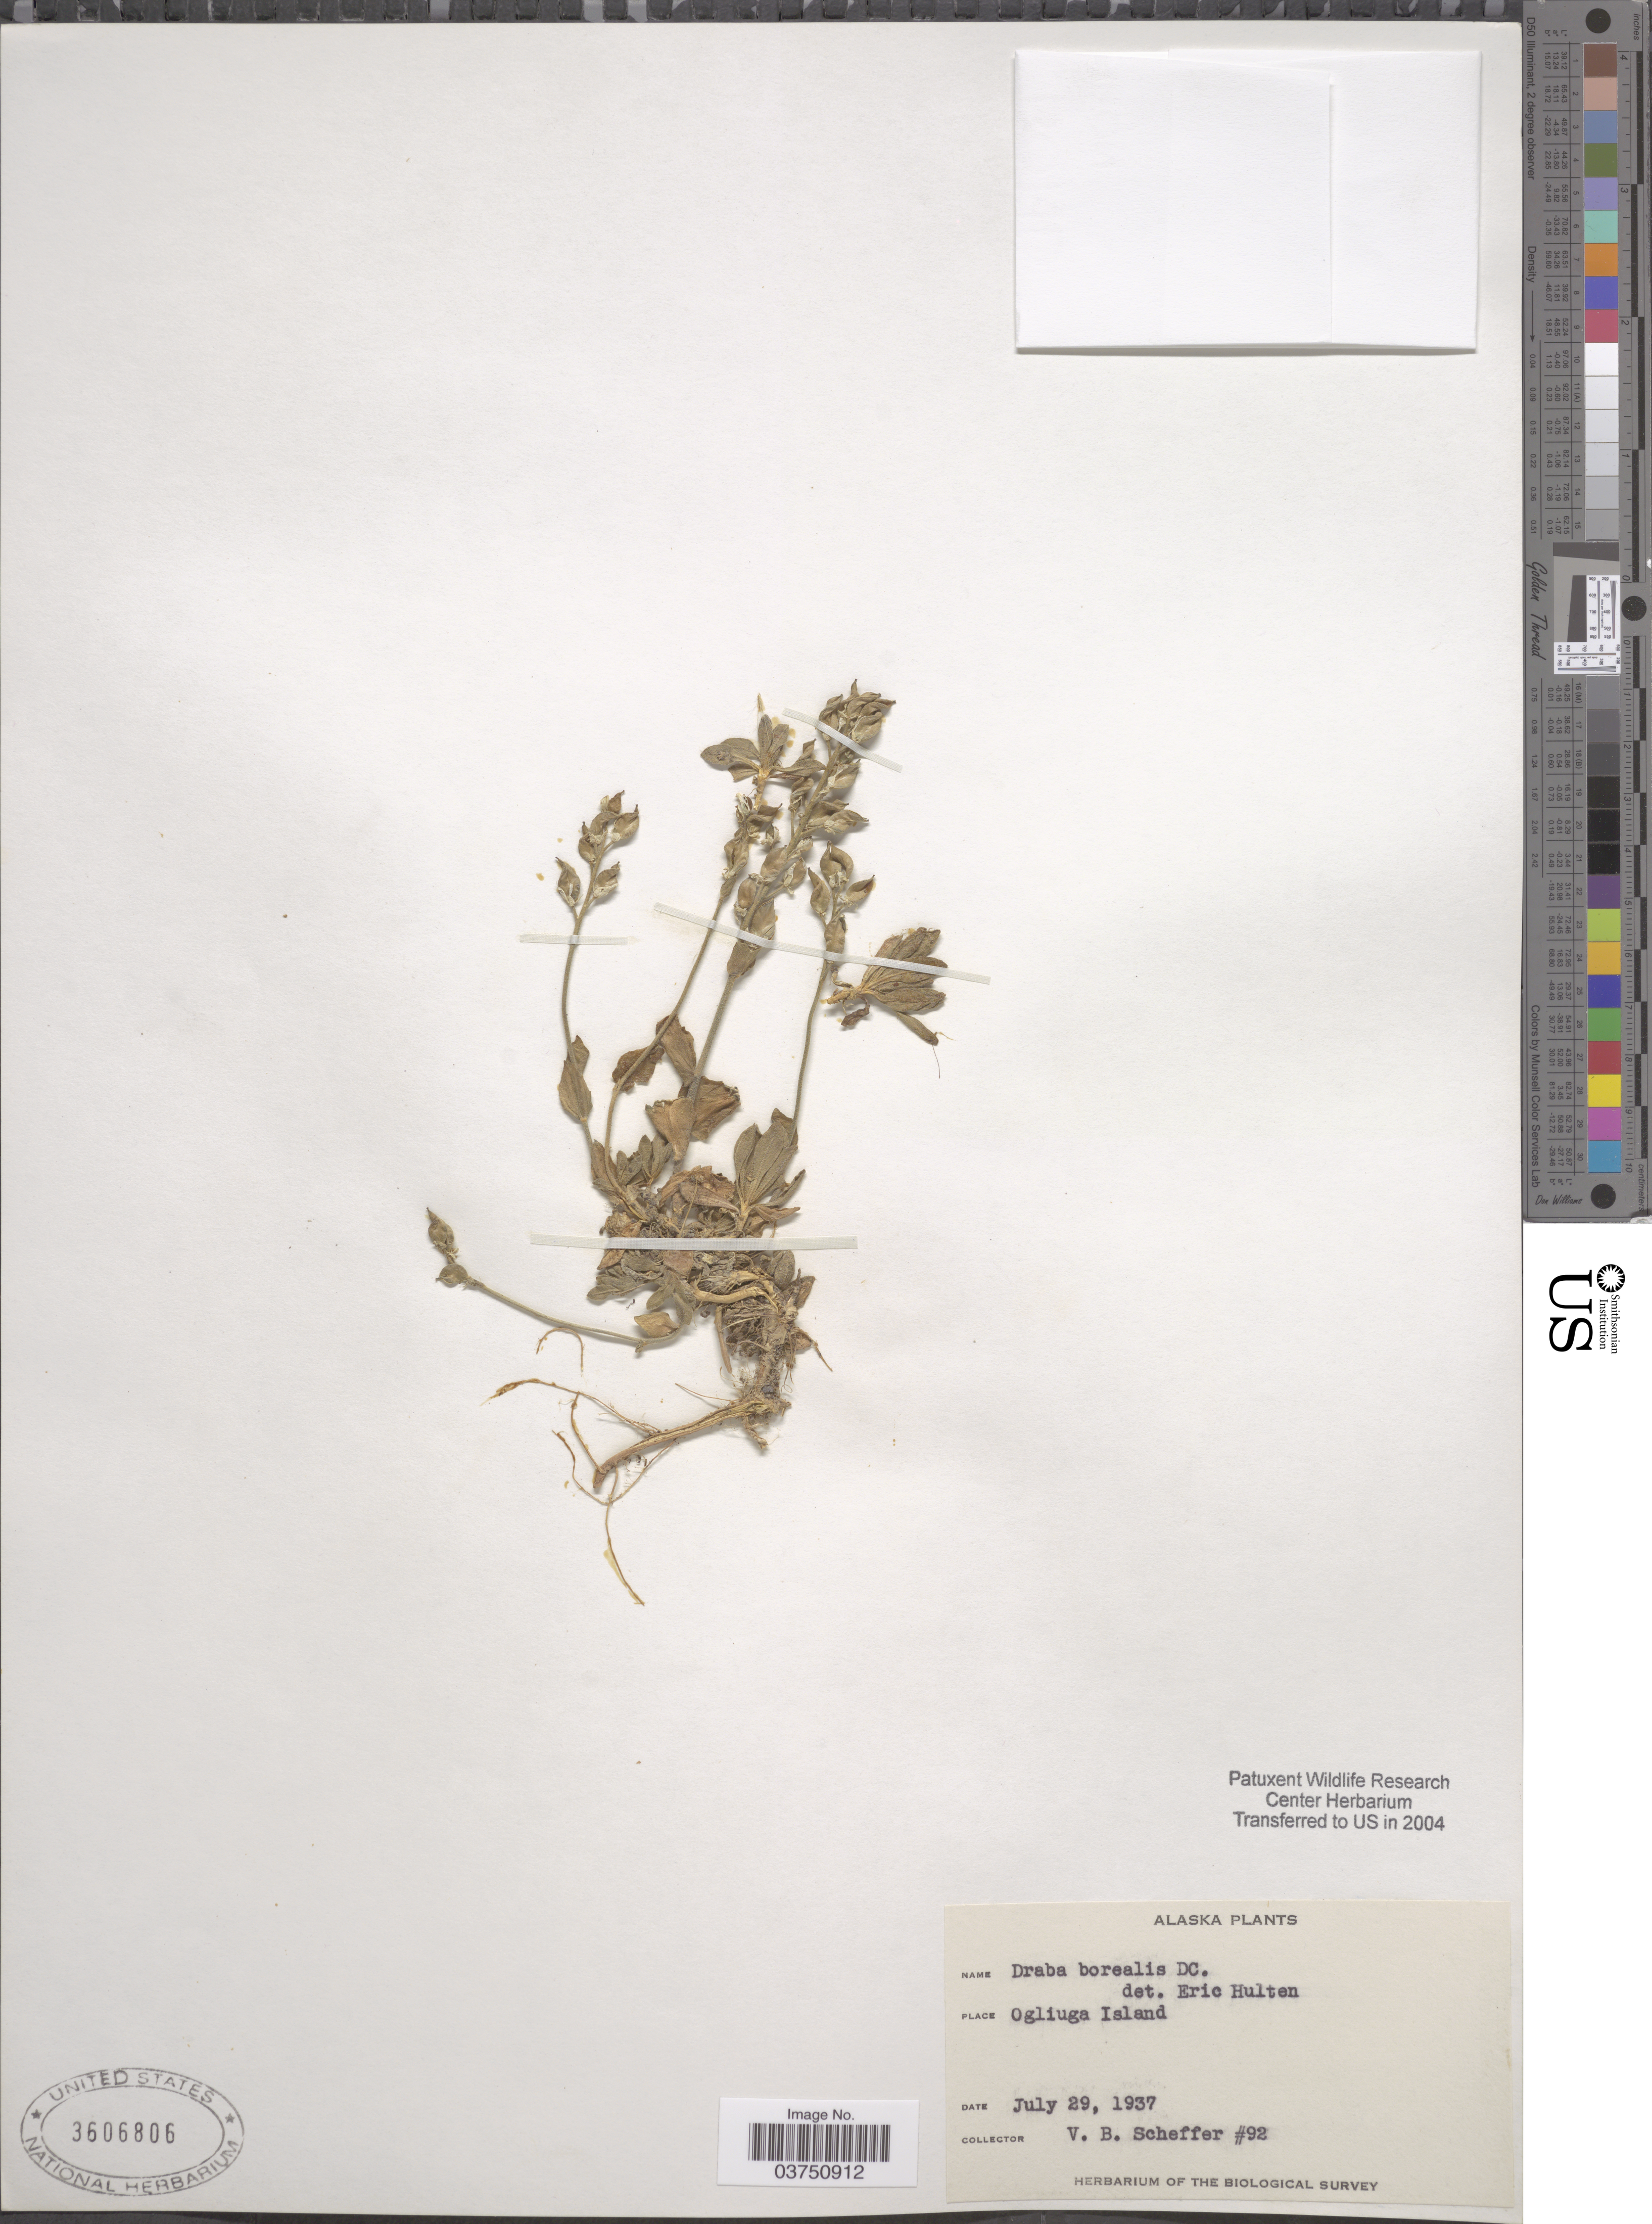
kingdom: Plantae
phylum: Tracheophyta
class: Magnoliopsida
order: Brassicales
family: Brassicaceae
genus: Draba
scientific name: Draba borealis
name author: DC.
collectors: V. Scheffer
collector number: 92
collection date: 1937-07-29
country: United States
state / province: Alaska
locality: Ogliuga Island.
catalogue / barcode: US 3606806